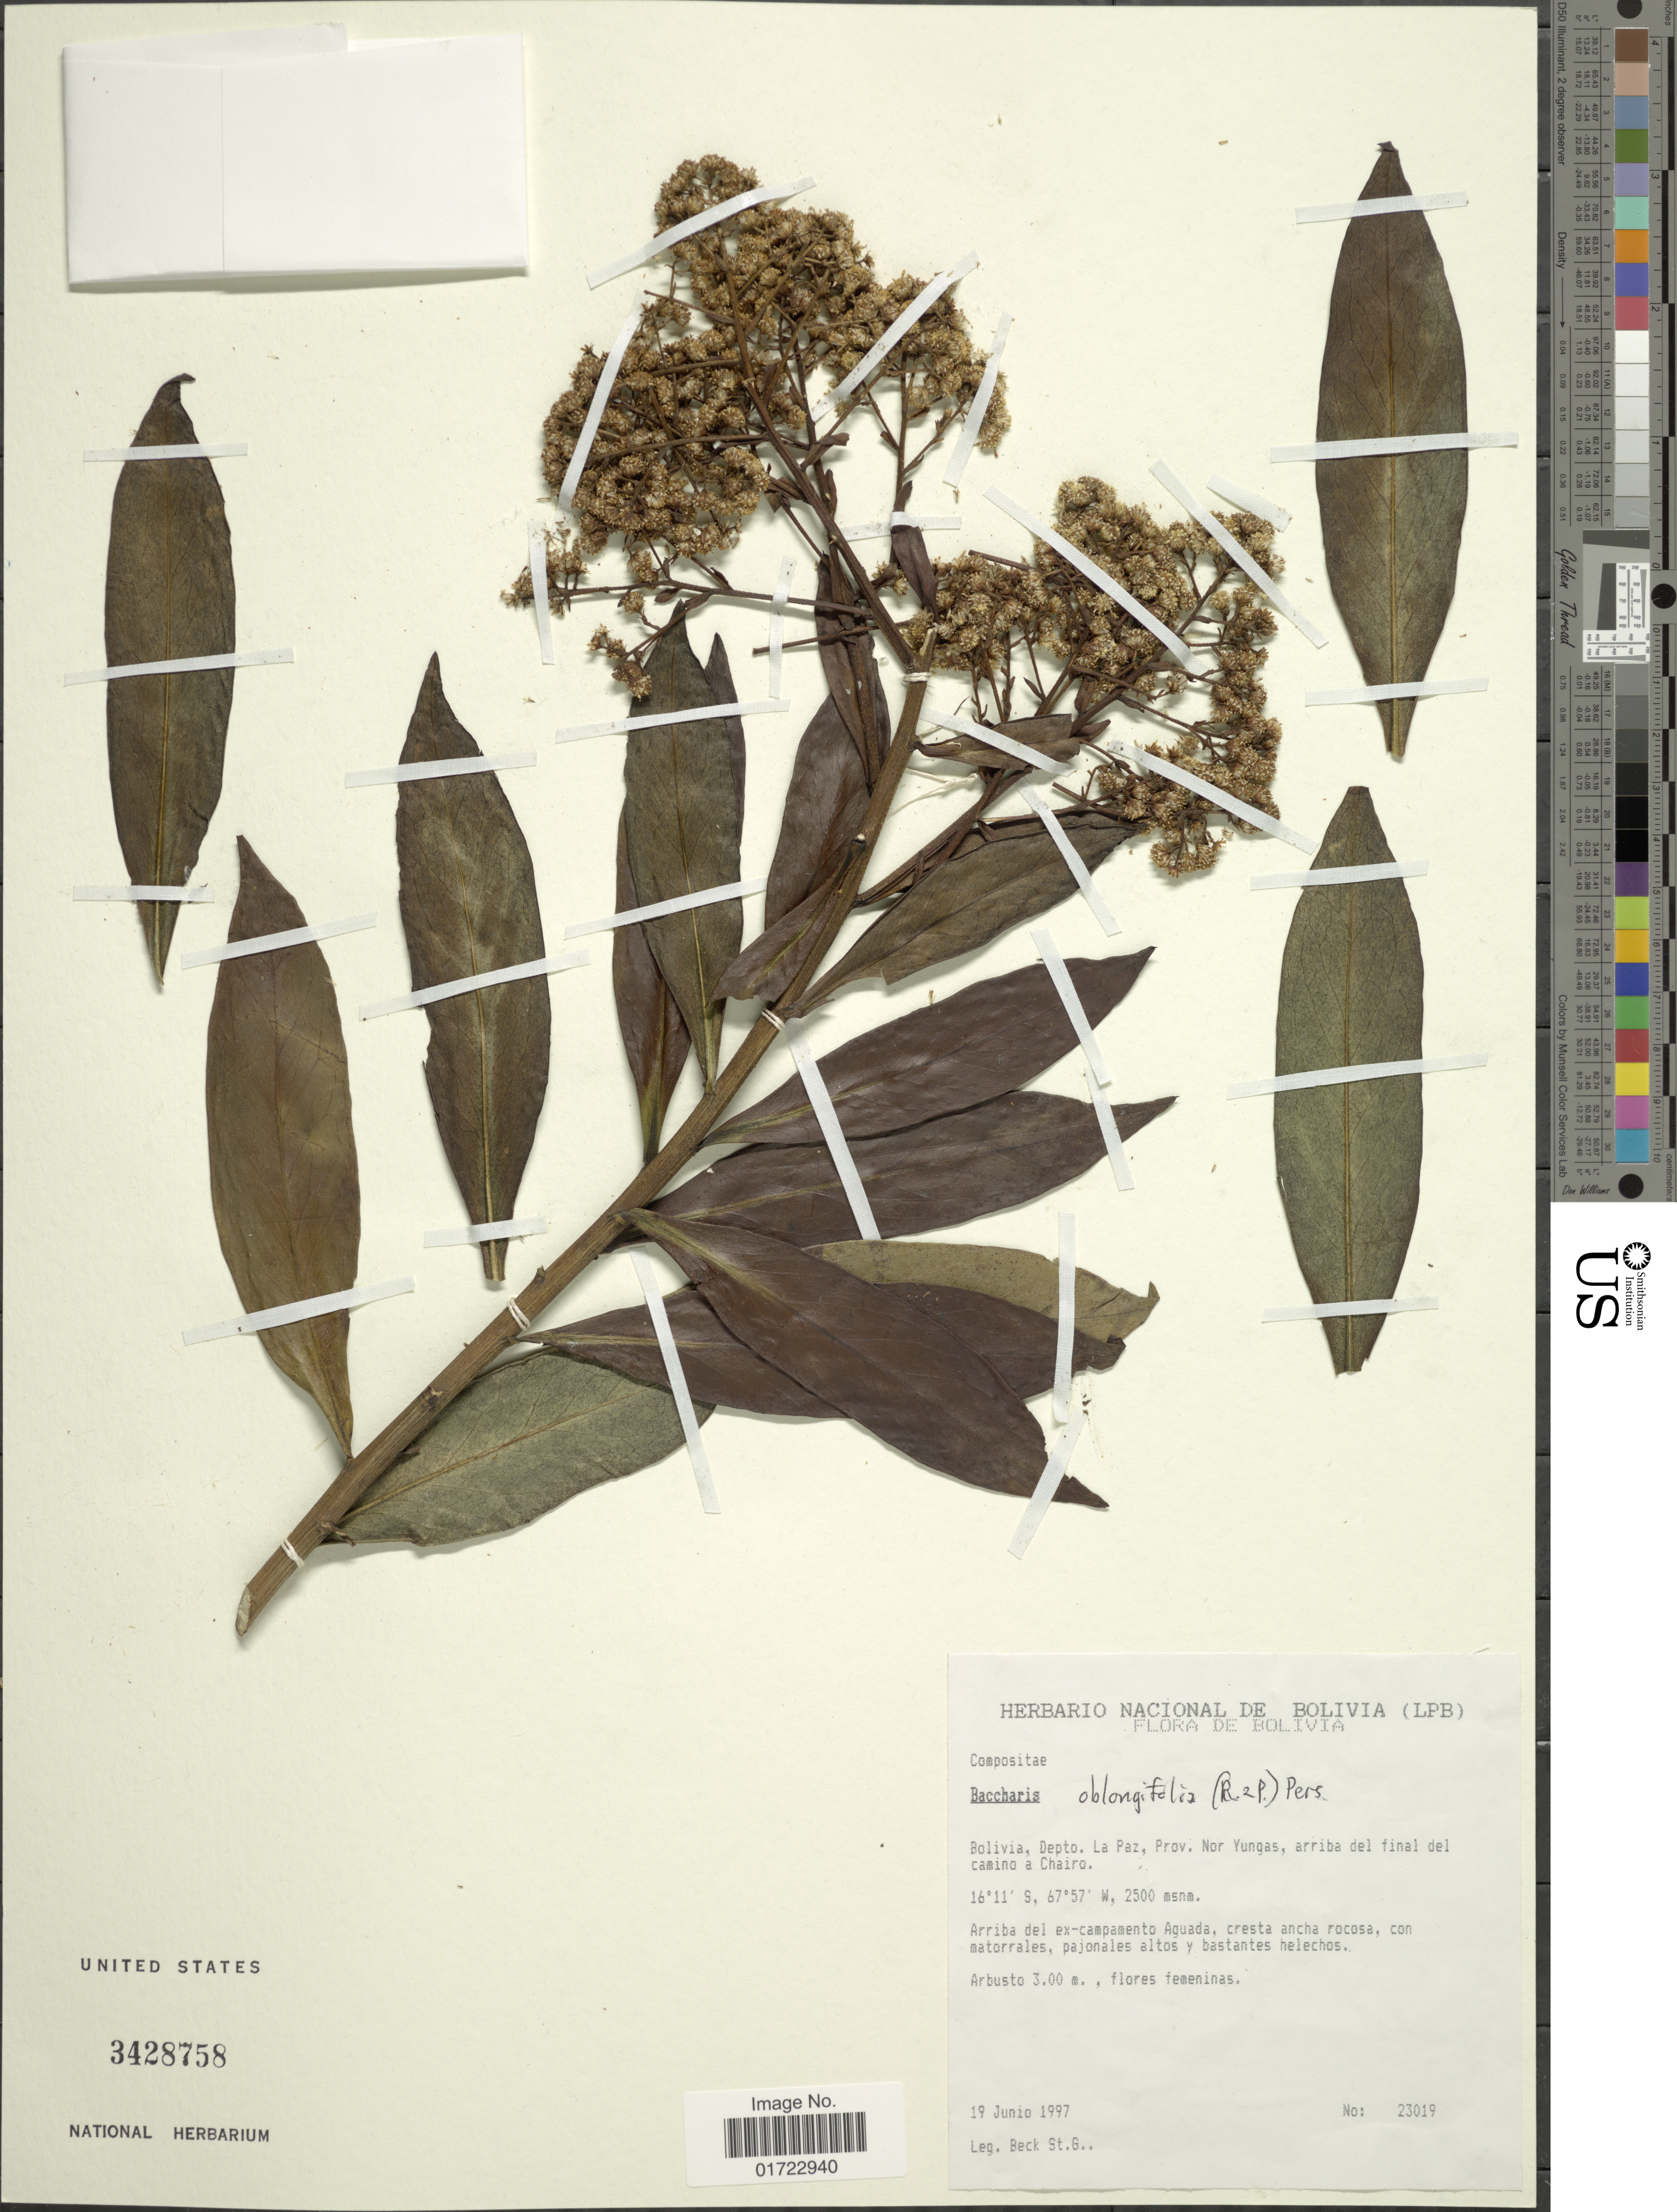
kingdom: Plantae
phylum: Tracheophyta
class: Magnoliopsida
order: Asterales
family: Asteraceae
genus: Baccharis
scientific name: Baccharis oblongifolia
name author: (Ruiz & Pav.) Pers.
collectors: S. G. Beck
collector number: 23019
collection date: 1997-06-19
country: Bolivia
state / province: La Paz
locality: Prov. Nor Yungas, arriba del final del camino a Chairo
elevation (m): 2500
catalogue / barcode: US 3428758